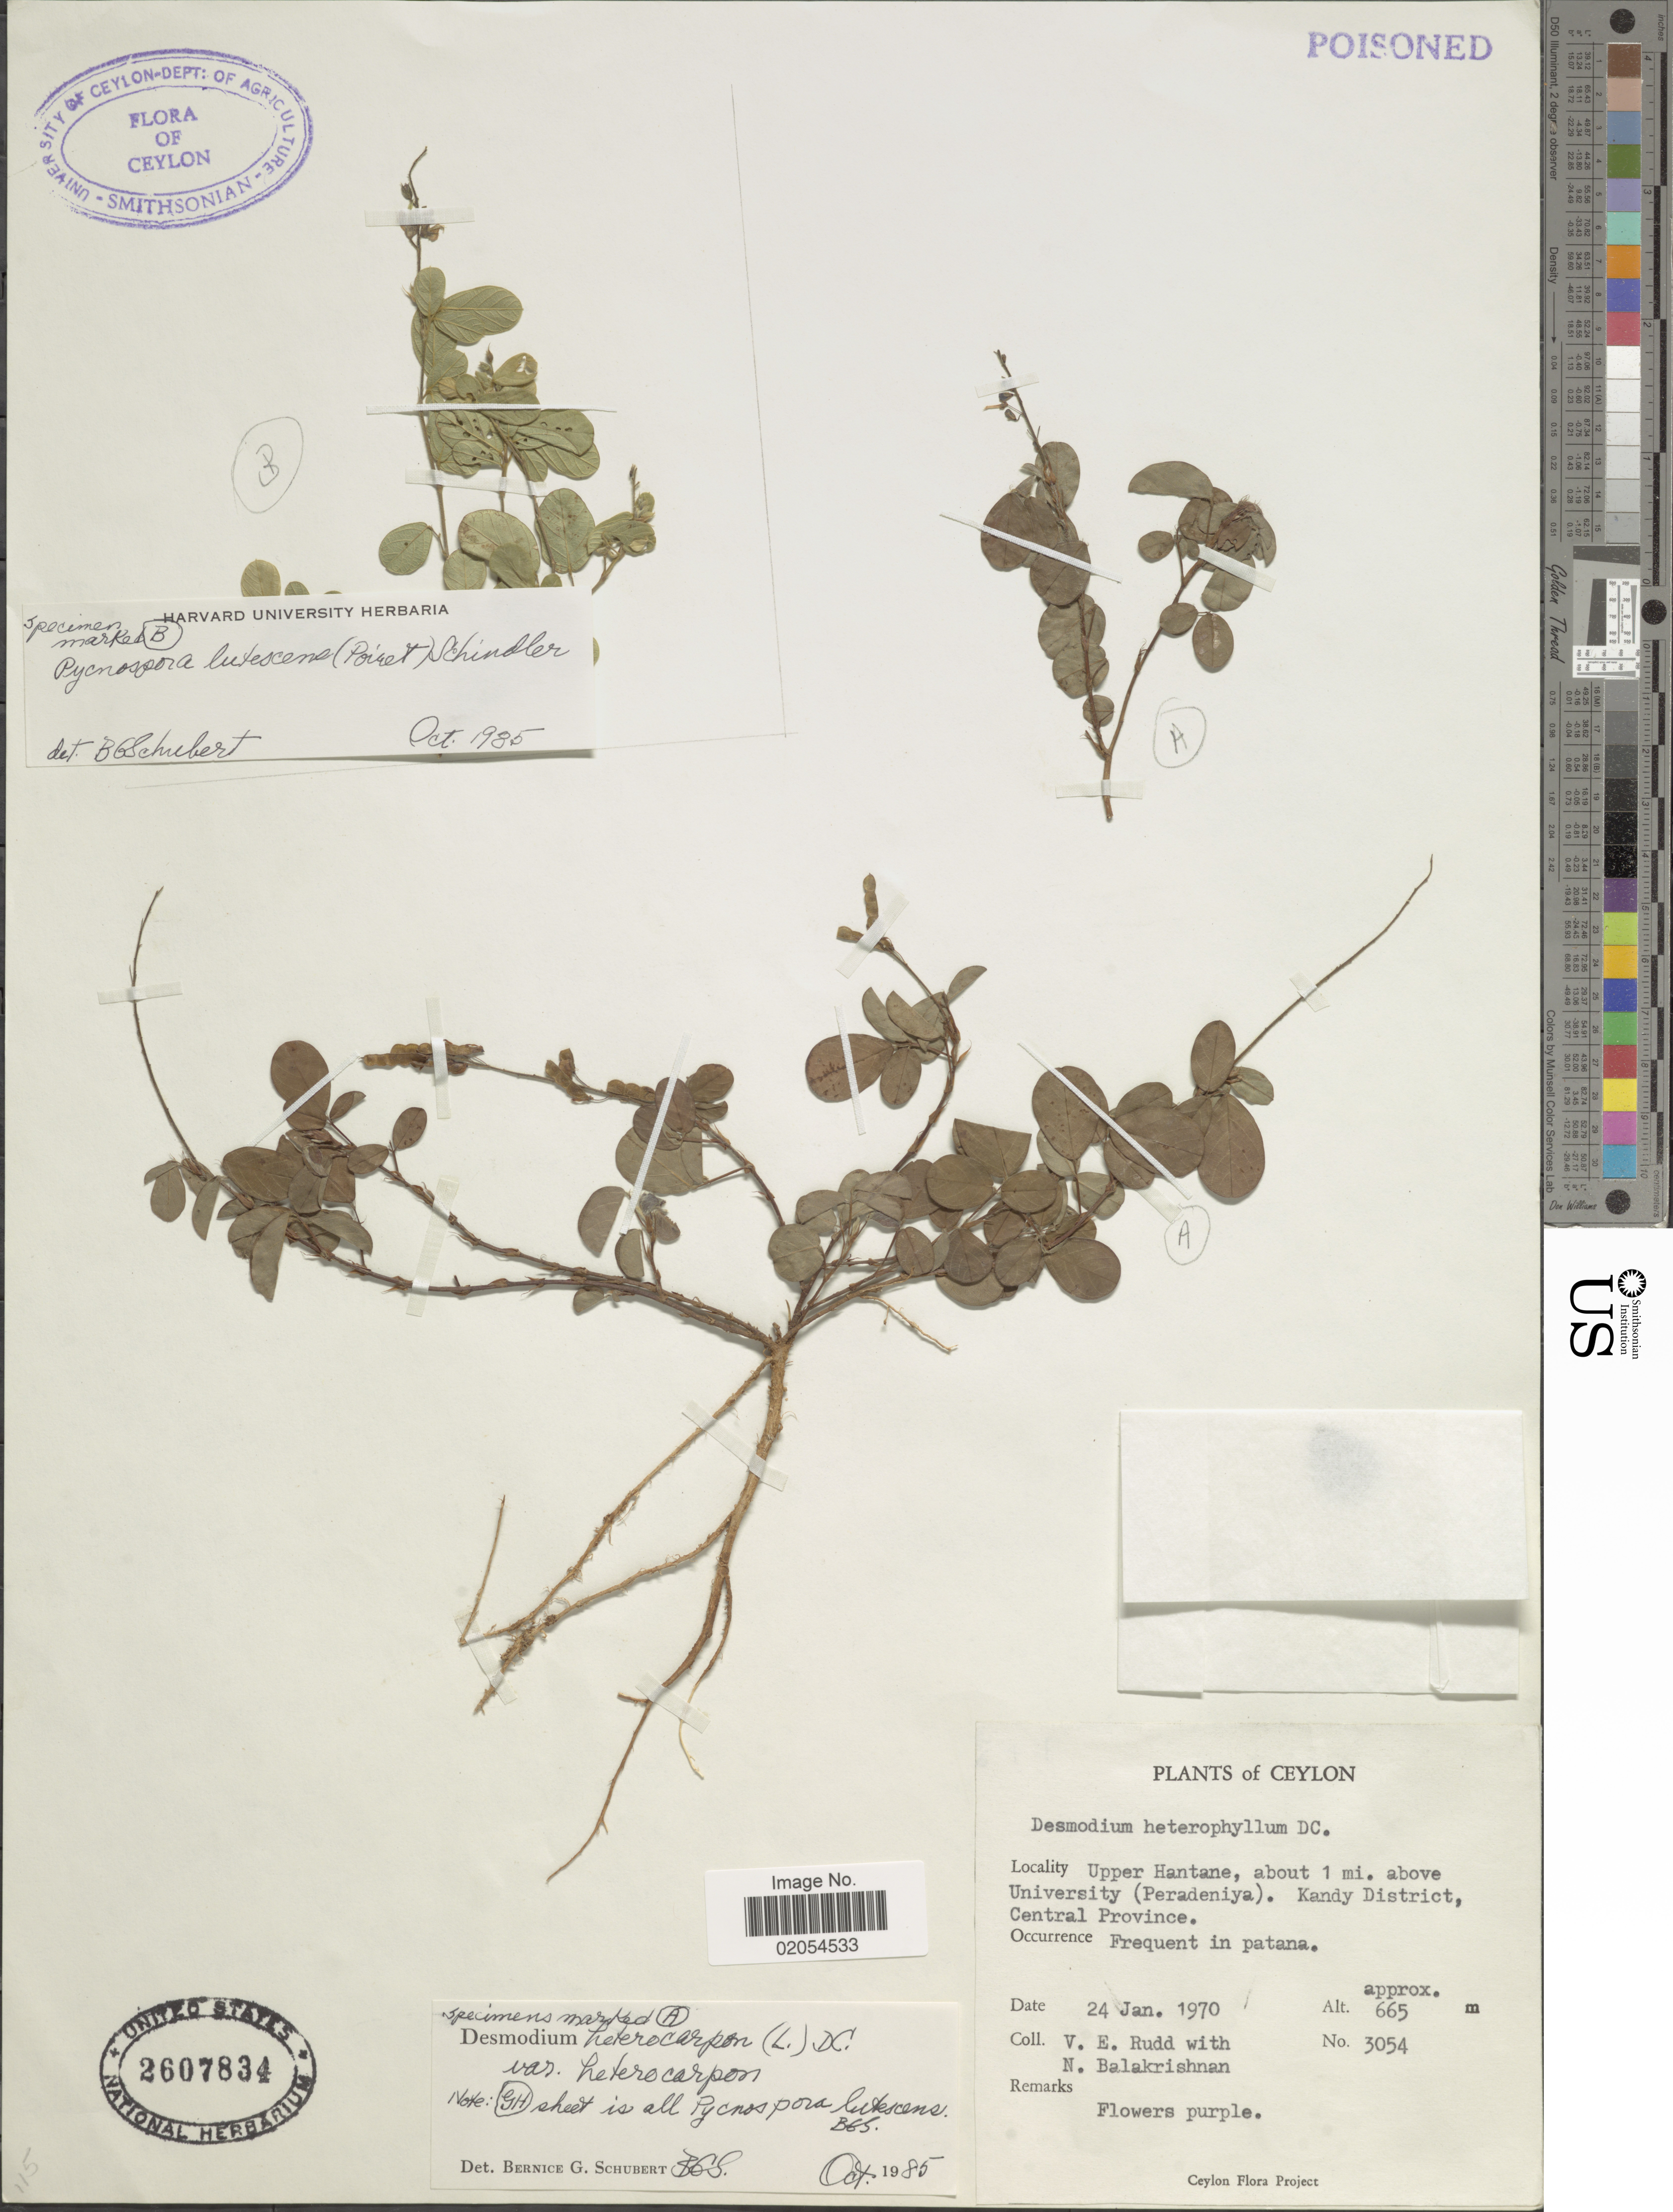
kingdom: Plantae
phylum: Tracheophyta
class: Magnoliopsida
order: Fabales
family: Fabaceae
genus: Grona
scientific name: Grona heterocarpos subsp. heterocarpos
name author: (L.) H. Ohashi & K. Ohashi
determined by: Strong, Mark T., (BOT), Smithsonian Institution - National Museum of Natural History (UNITED STATES)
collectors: V. E. Rudd & N. Balakrishnan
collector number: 3054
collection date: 1970-01-24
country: Sri Lanka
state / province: Central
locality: Upper Hantane, about 1 mi. above University (Peradeniya), Kandy District, Central Province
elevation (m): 665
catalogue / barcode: US 2607834